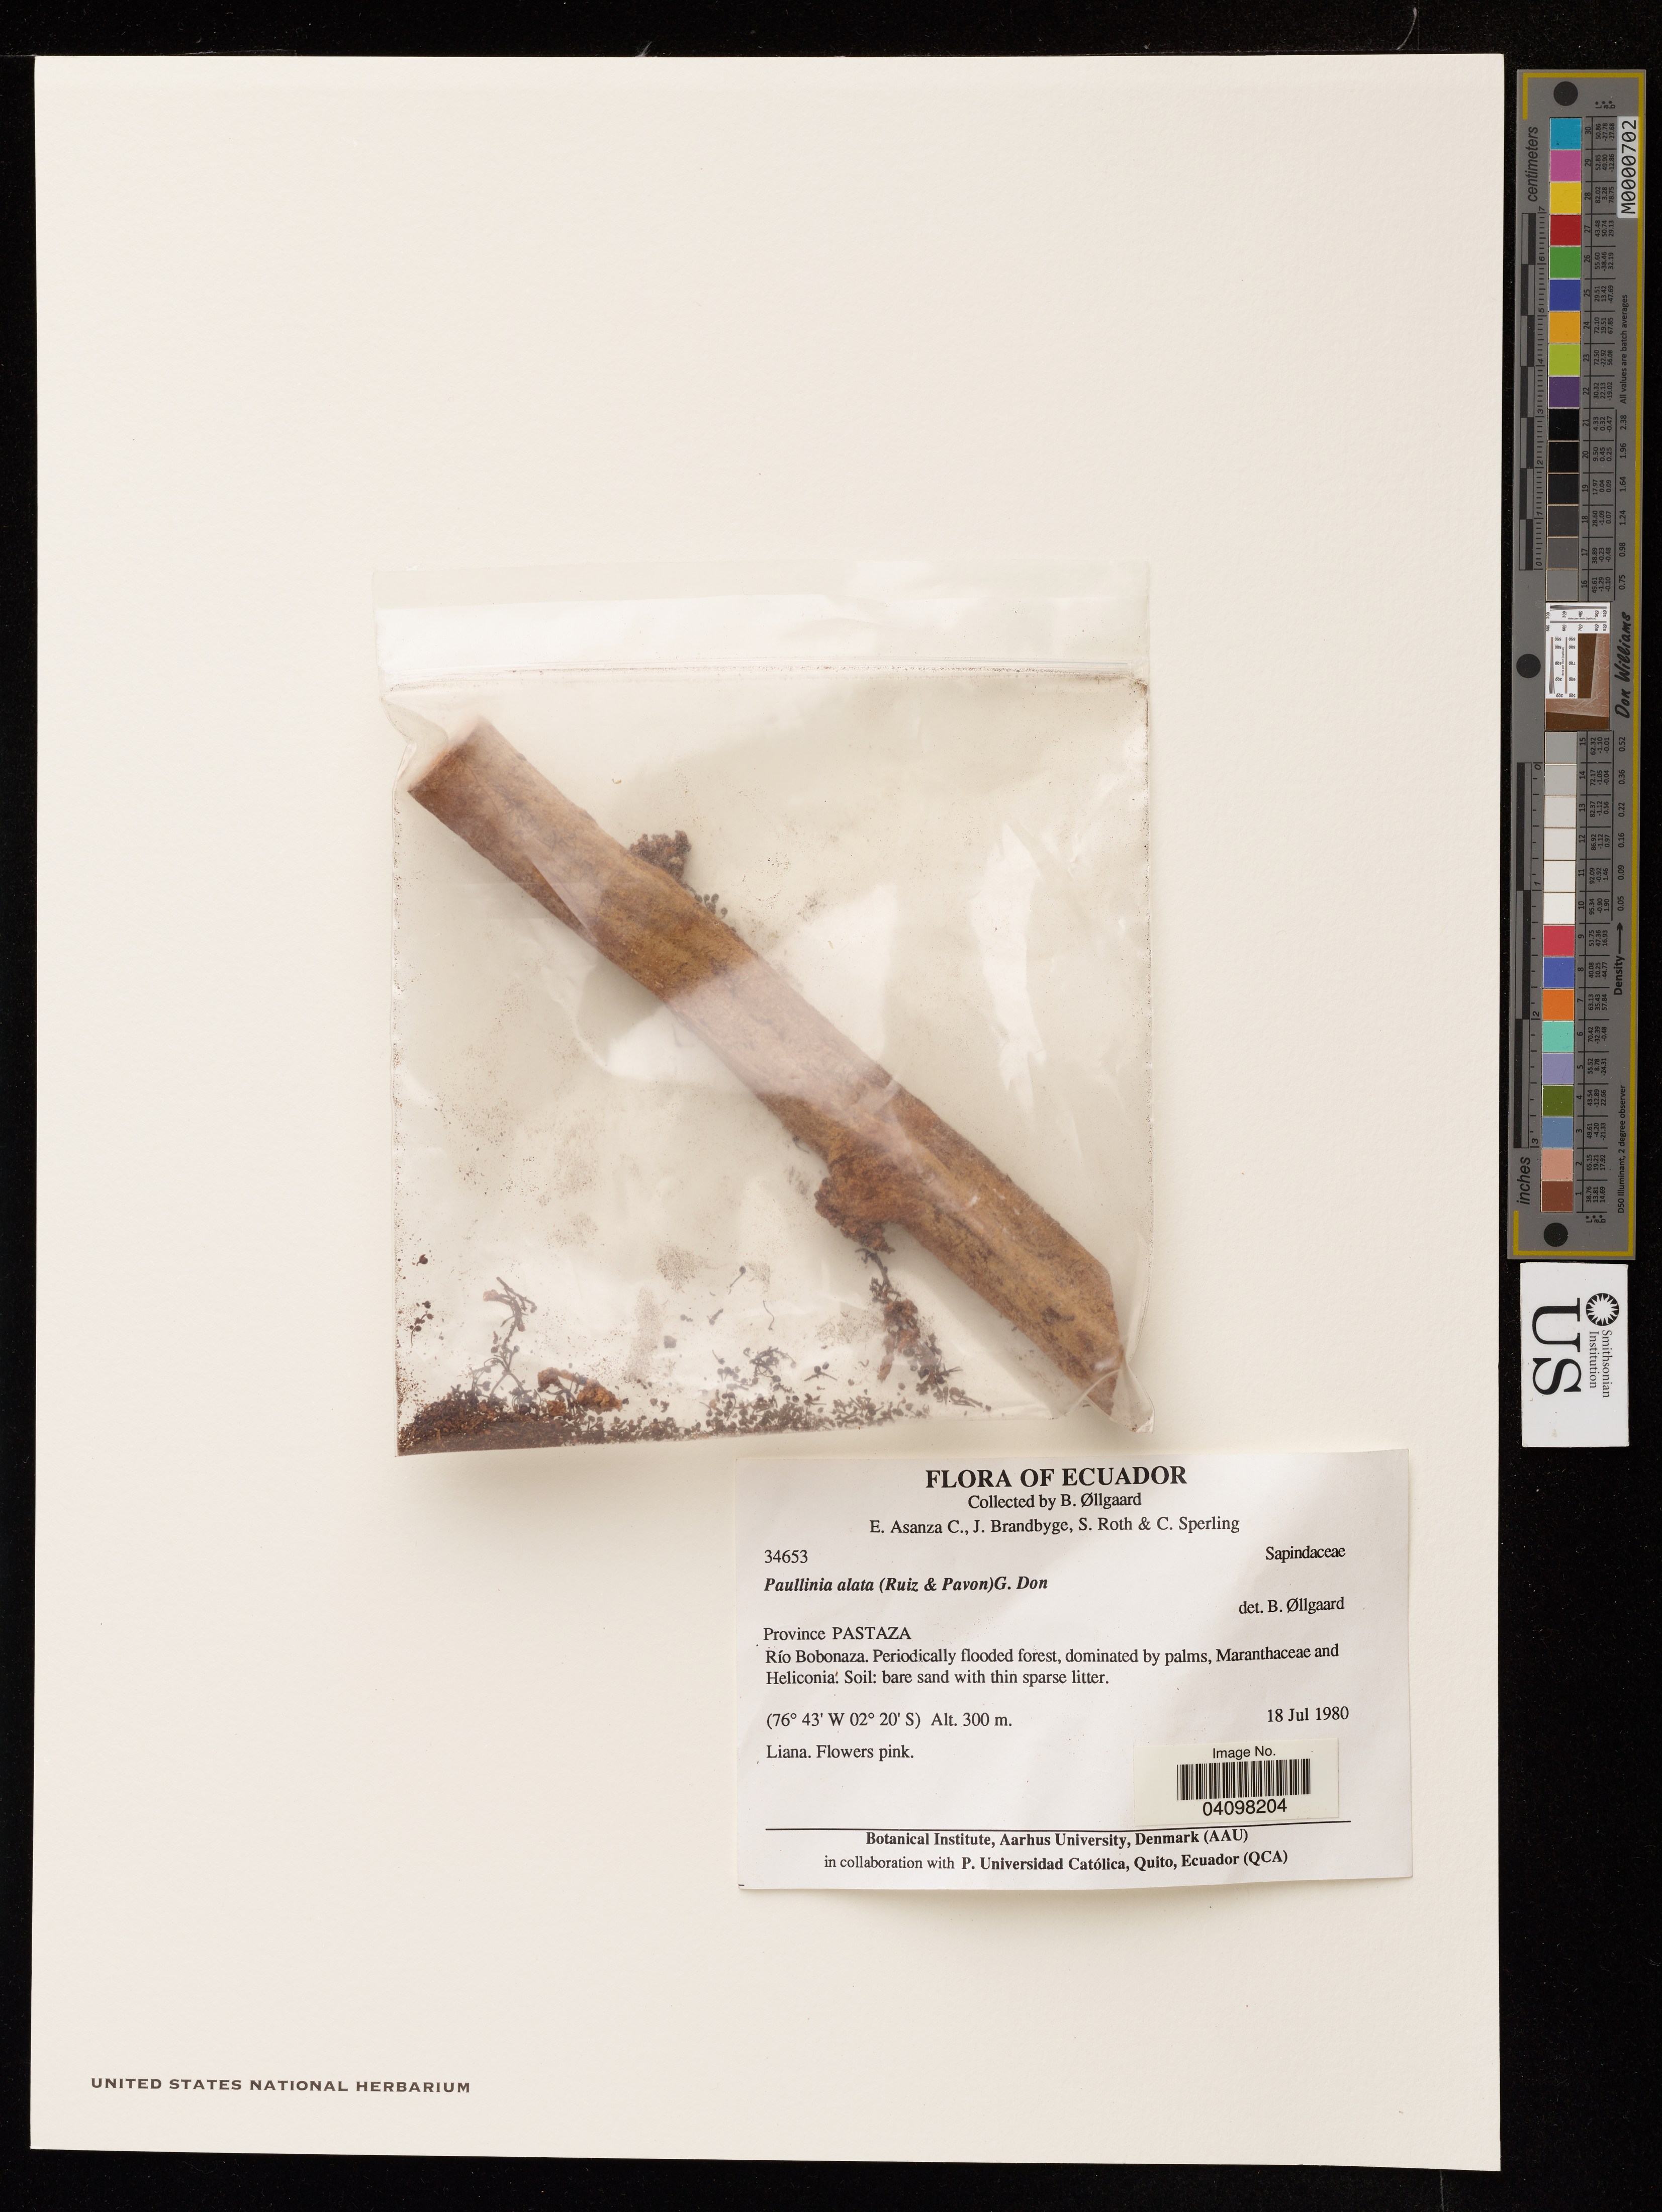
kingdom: Plantae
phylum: Tracheophyta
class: Magnoliopsida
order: Sapindales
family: Sapindaceae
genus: Paullinia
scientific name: Paullinia alata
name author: (Ruiz & Pav.) G. Don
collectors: B. Øllgaard, E. Asanza C., J. Brandbyge & S. Roth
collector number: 34653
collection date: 1980-07-18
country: Ecuador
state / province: Pastaza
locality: Rio Bobonaza.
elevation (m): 300